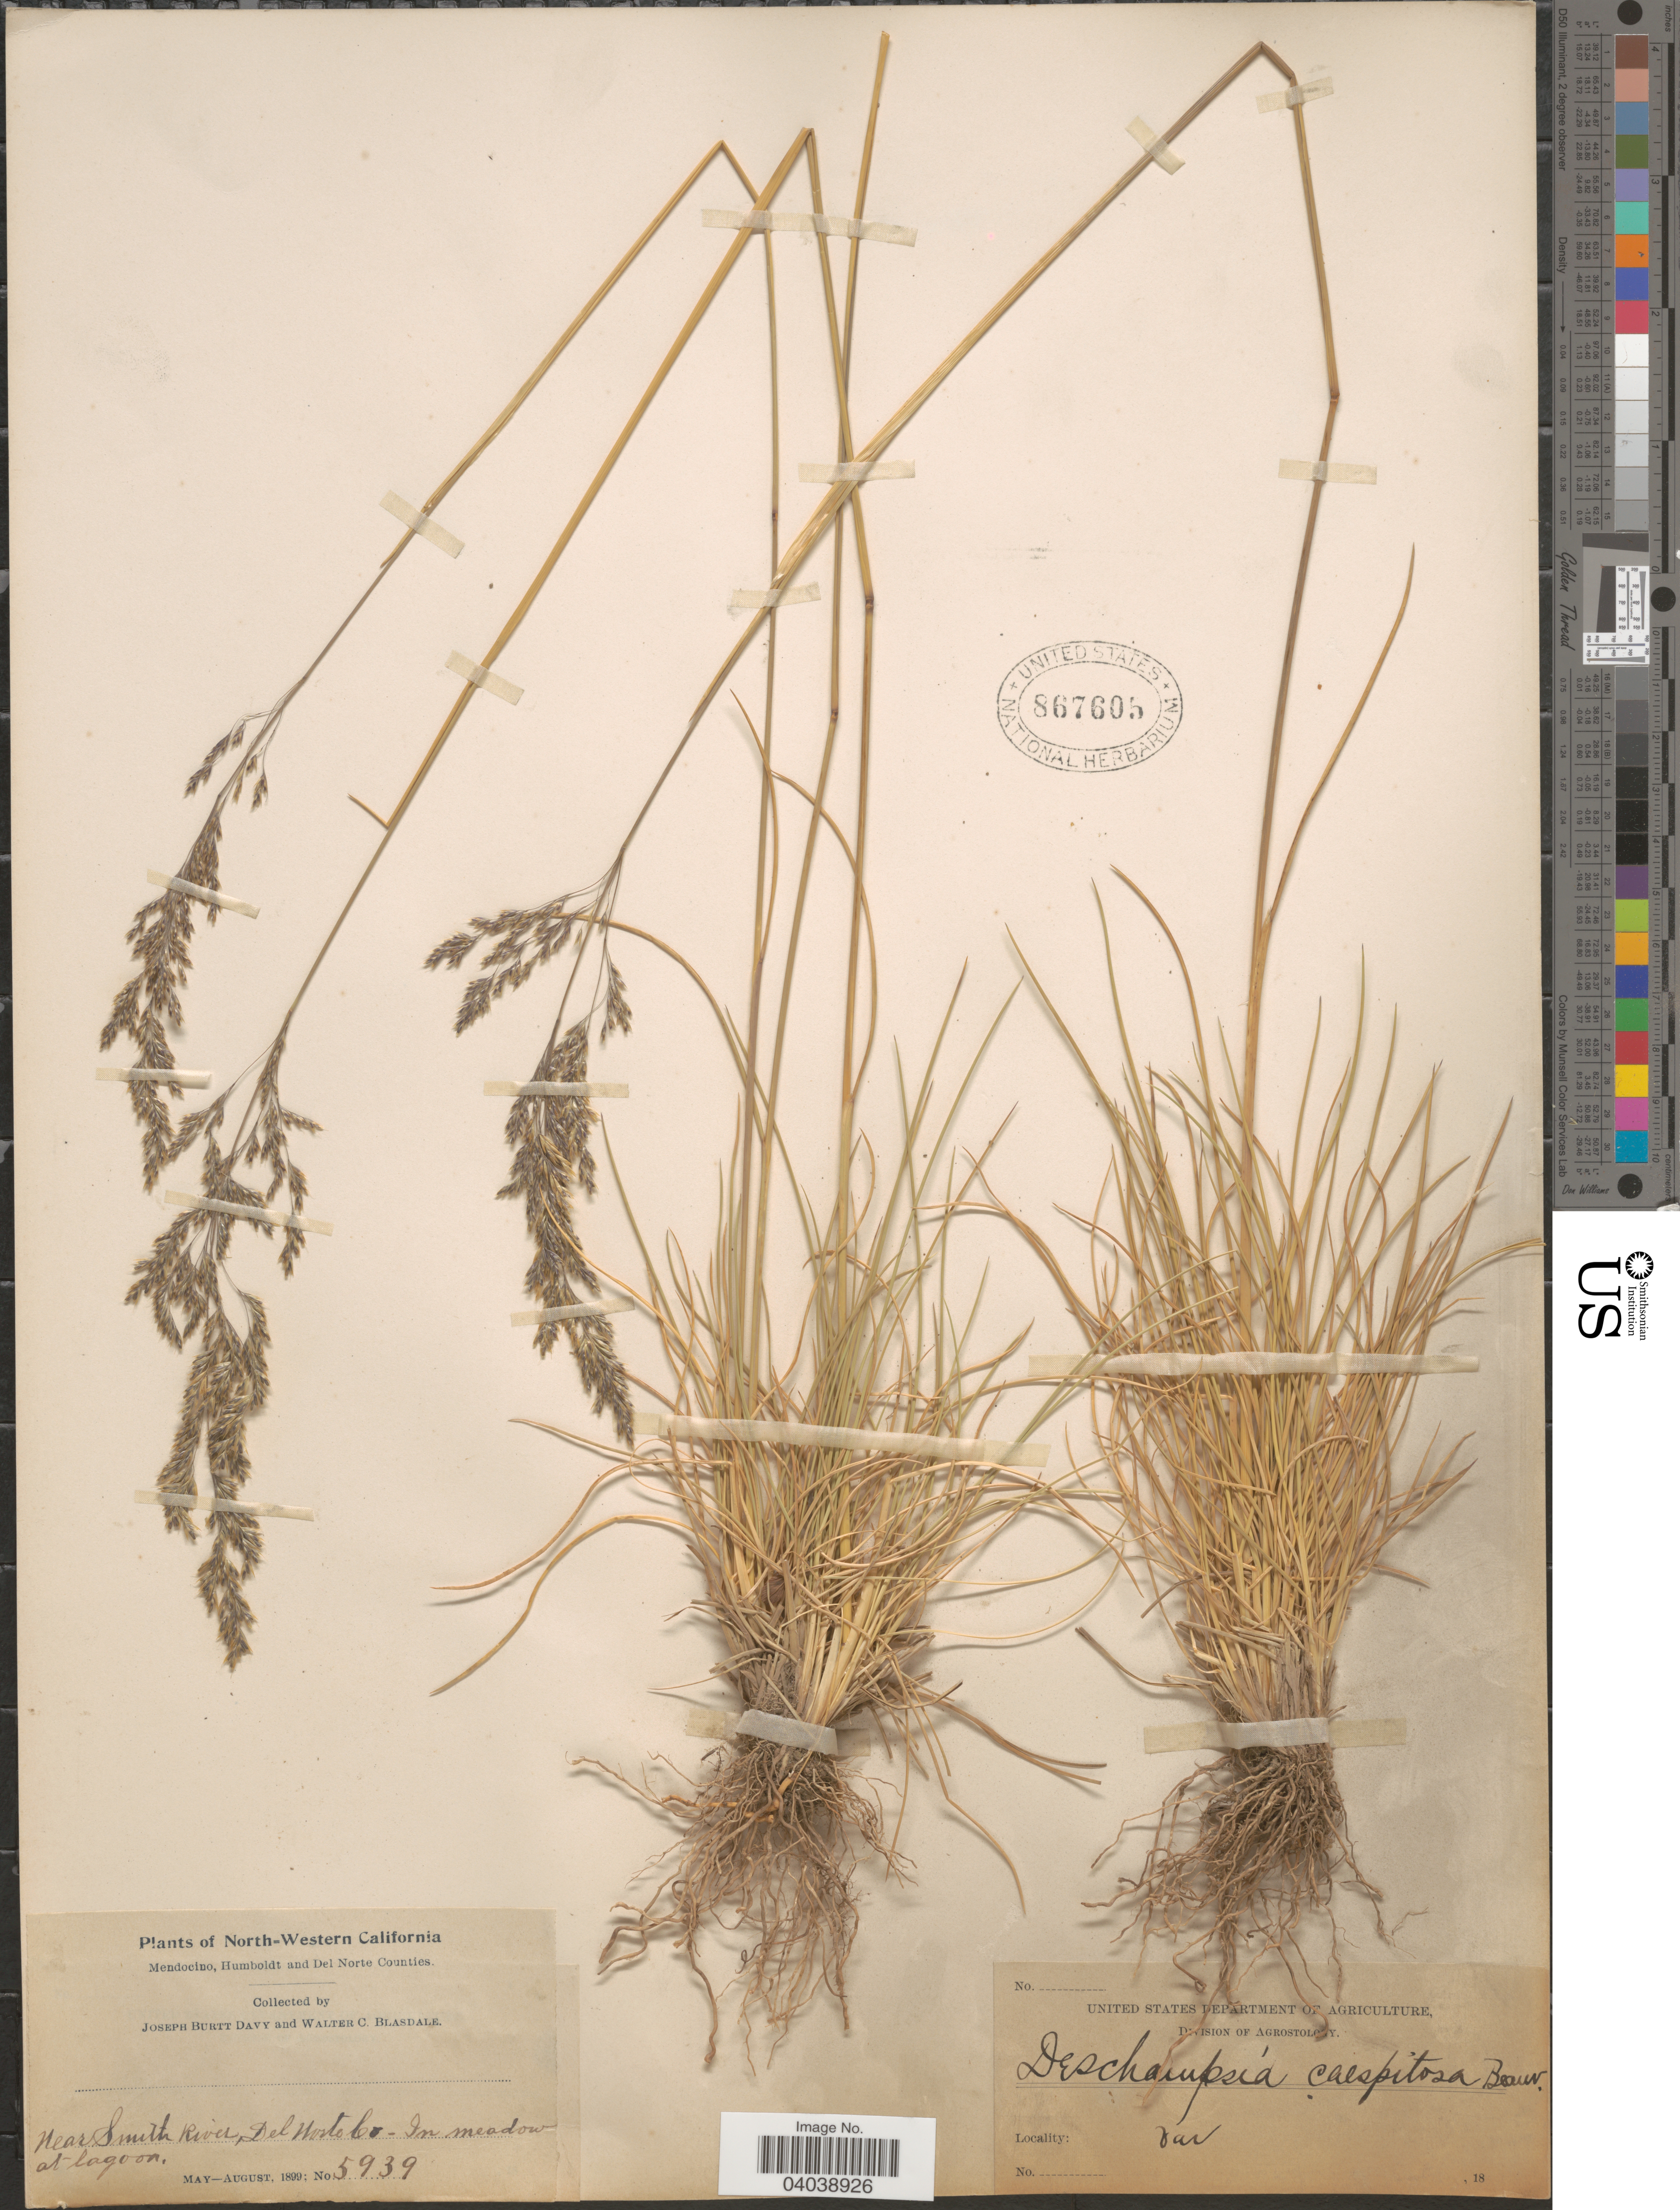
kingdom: Plantae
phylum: Tracheophyta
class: Liliopsida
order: Poales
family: Poaceae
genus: Deschampsia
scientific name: Deschampsia cespitosa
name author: (L.) P. Beauv.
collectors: J. Burtt Davy & W. Blasdale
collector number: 5939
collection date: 1899-05/1899-08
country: United States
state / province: California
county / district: Del Norte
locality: North-Western California. Near Smith River; Del Norte Co.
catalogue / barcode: US 867605